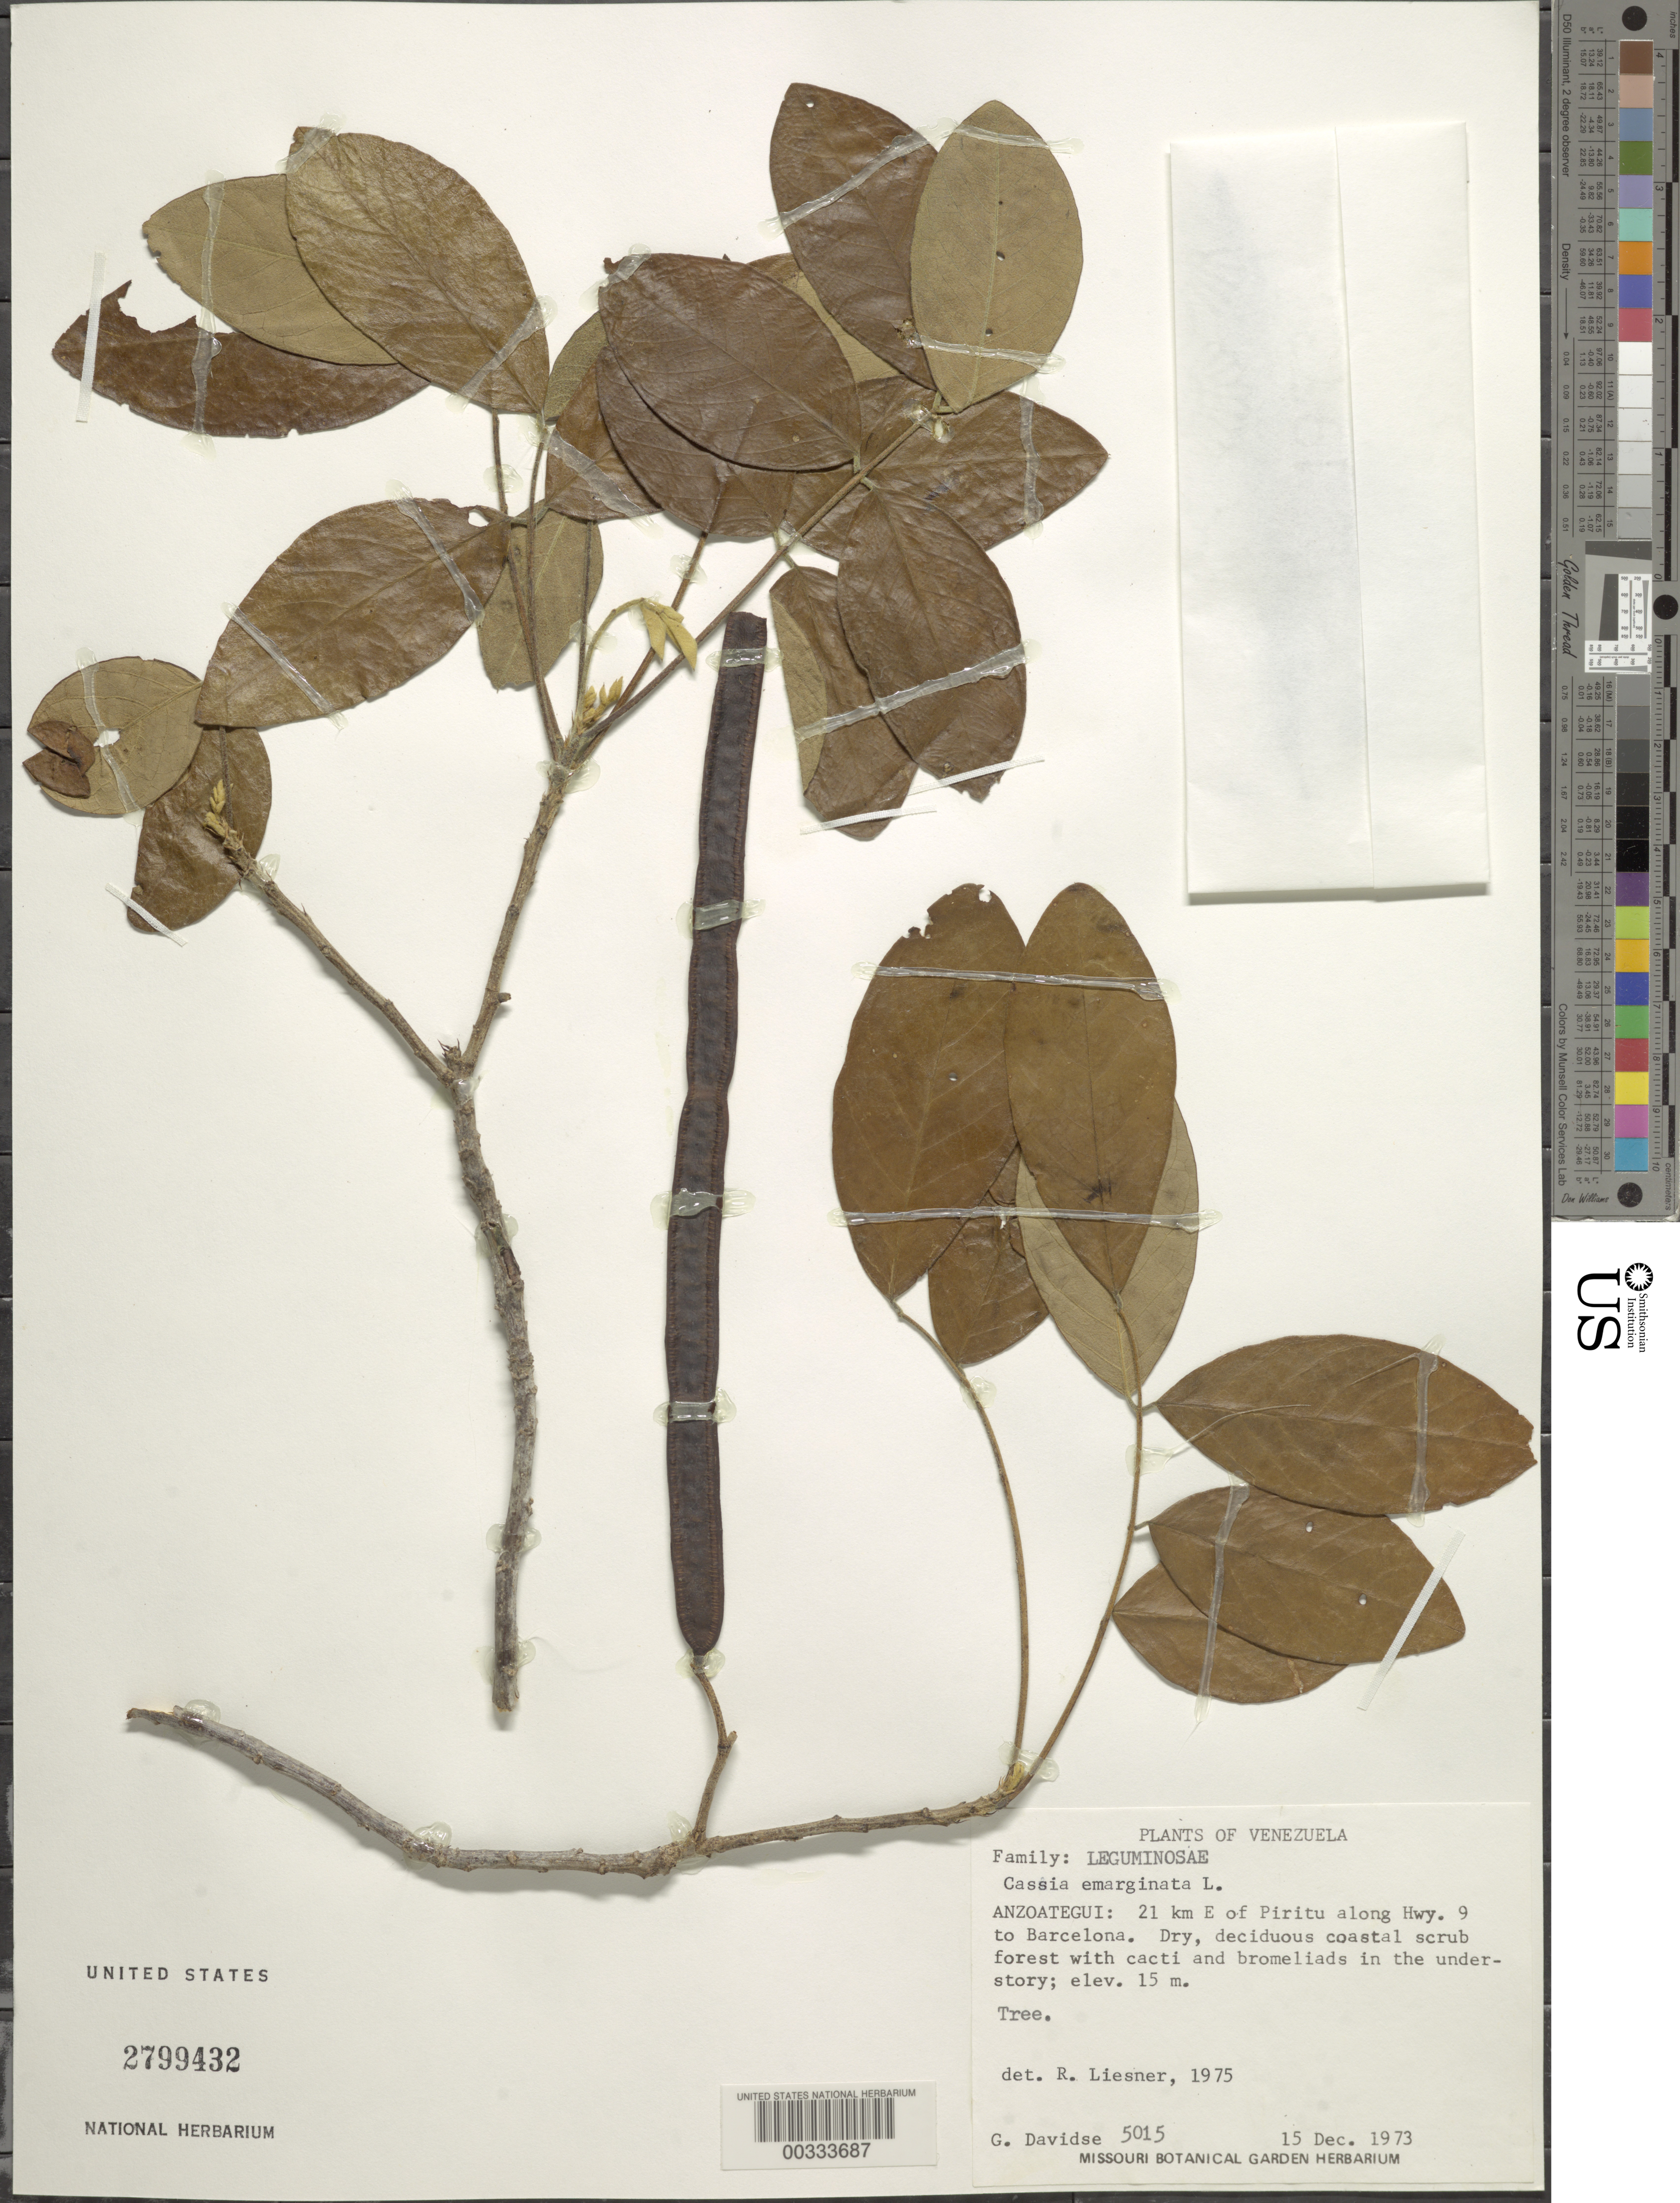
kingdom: Plantae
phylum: Tracheophyta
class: Magnoliopsida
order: Fabales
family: Fabaceae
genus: Senna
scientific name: Senna atomaria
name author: (L.) H.S. Irwin & Barneby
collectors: G. Davidse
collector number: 5015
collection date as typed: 15 Dec 1973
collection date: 1973-12-15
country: Venezuela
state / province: Anzoategui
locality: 21 km e of piritu along hwy 9 to barcelona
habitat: Dry, deciduous coastal scrub forest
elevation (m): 15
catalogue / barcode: US 2799432